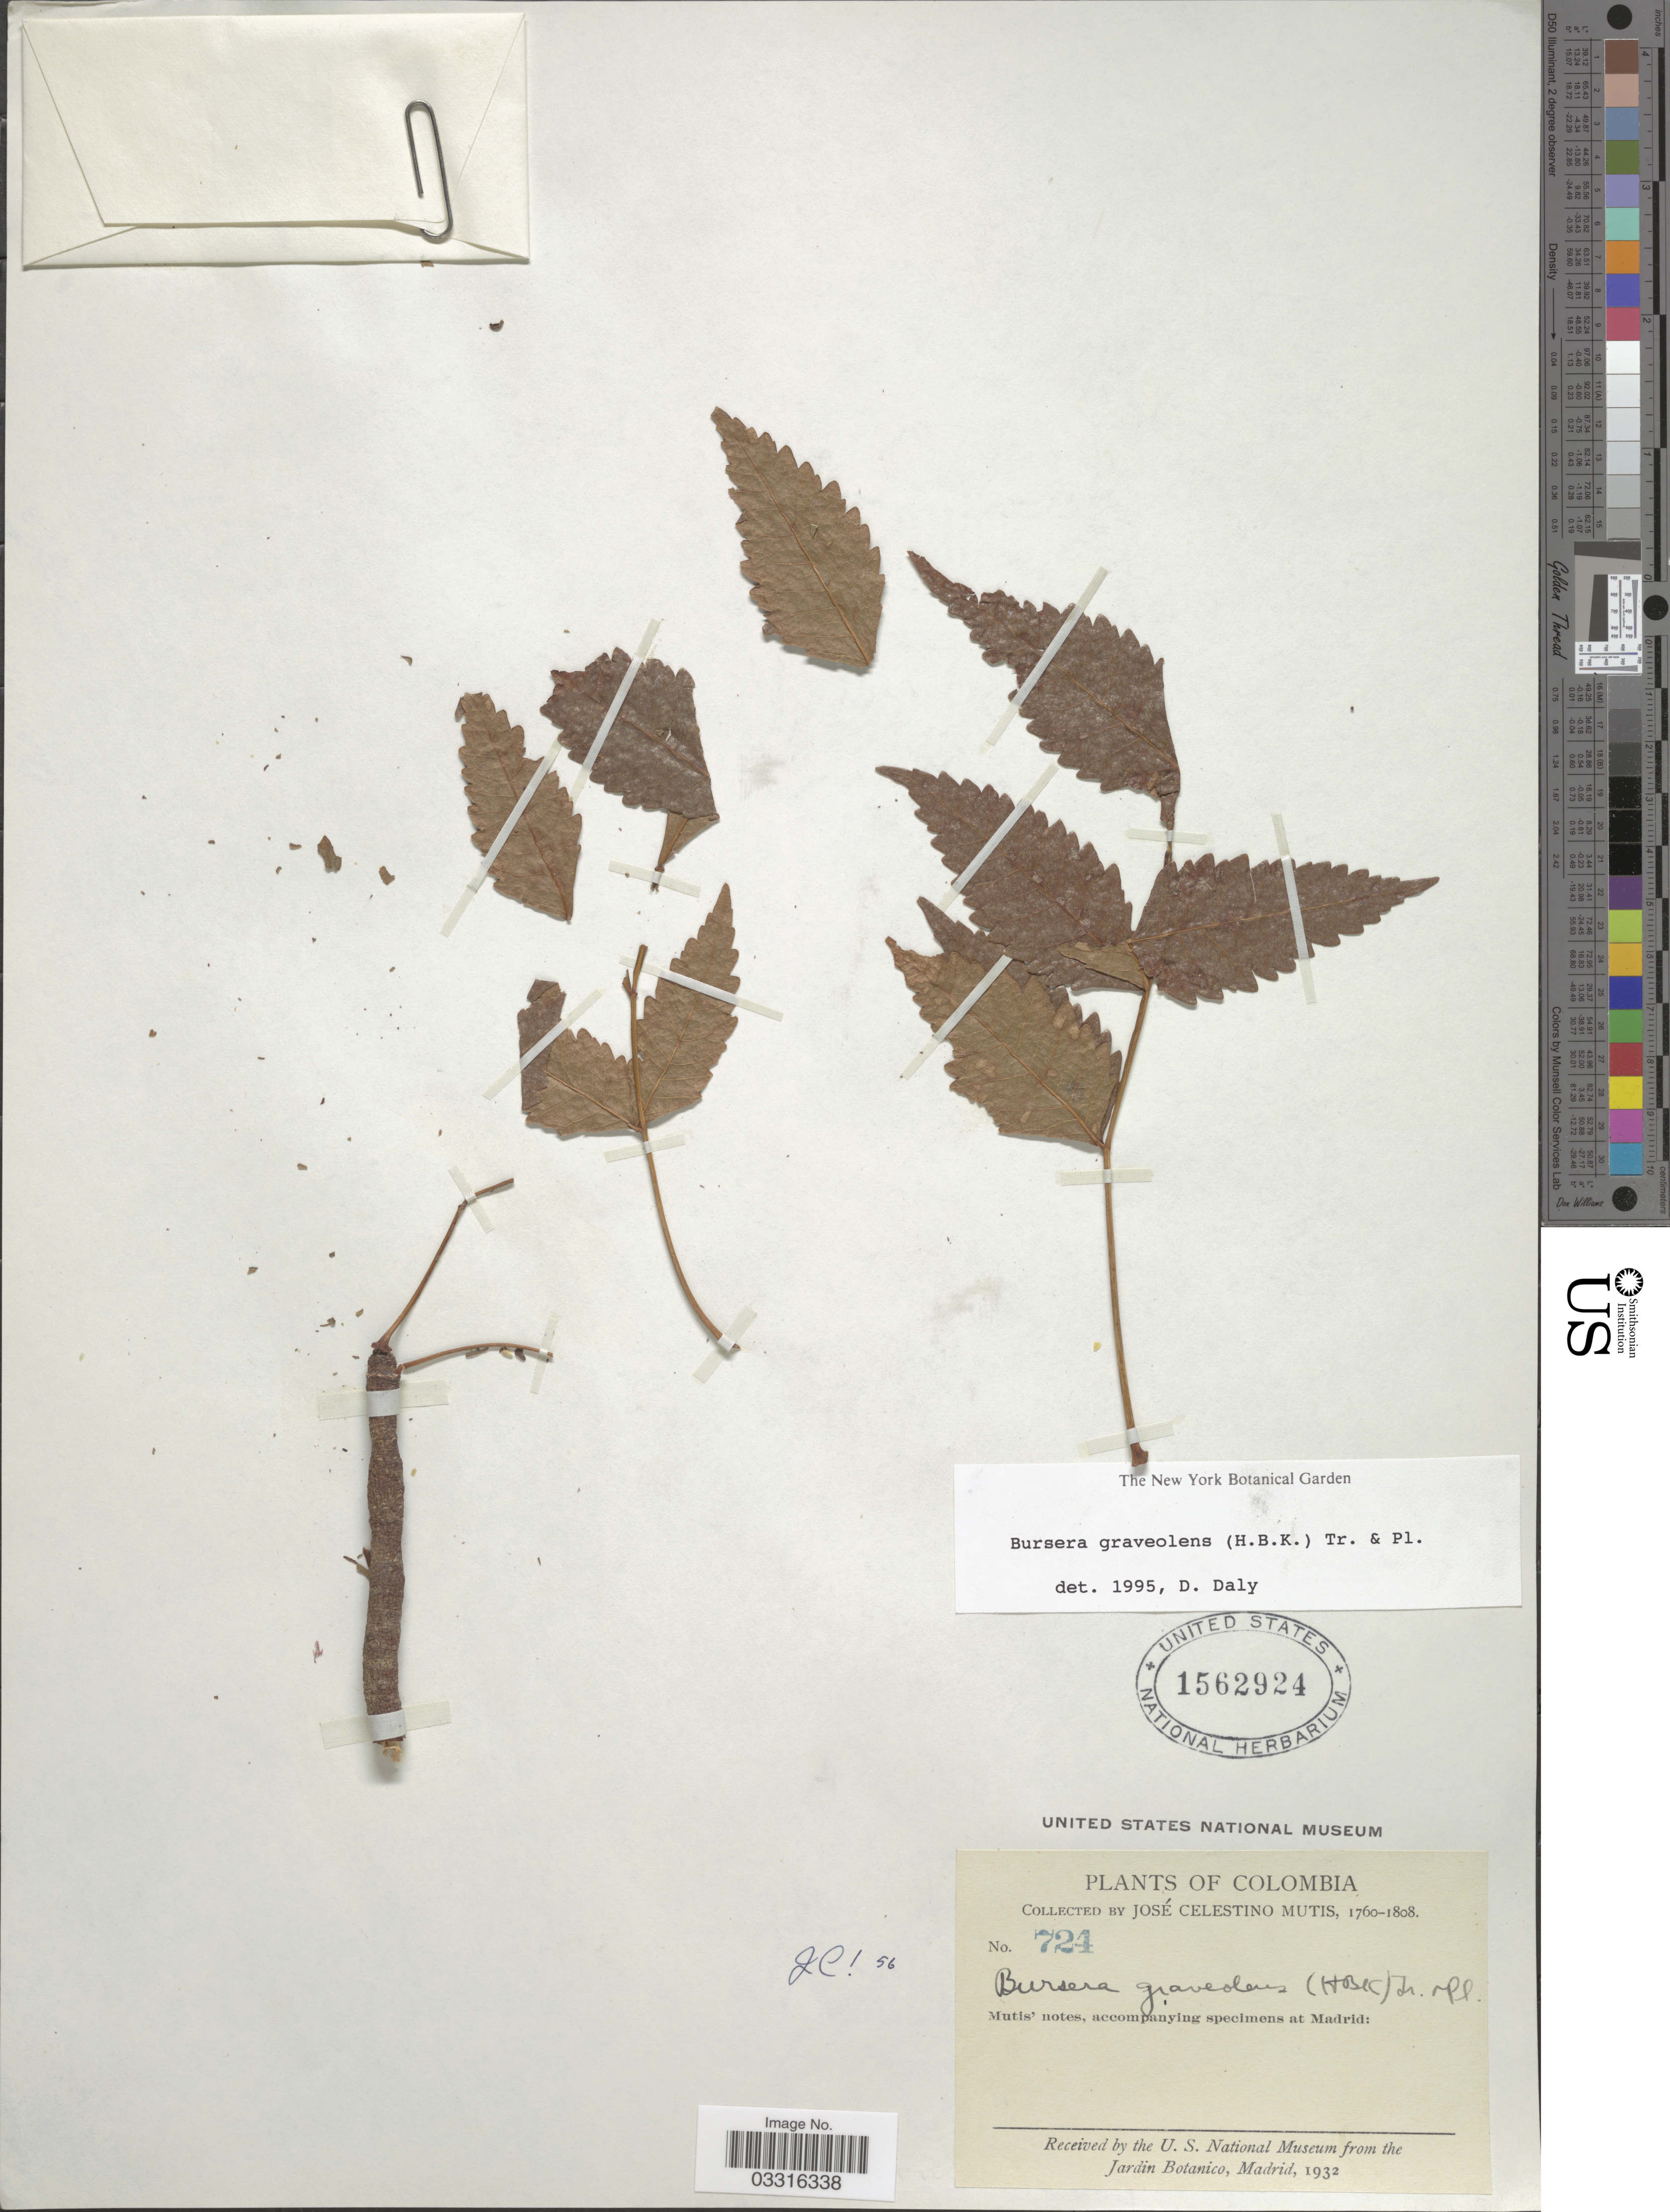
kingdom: Plantae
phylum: Tracheophyta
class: Magnoliopsida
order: Sapindales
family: Burseraceae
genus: Bursera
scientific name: Bursera graveolens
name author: (Kunth) Triana & Planch.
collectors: J. C. B. Mutis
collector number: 724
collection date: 1760/1808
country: Colombia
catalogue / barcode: US 1562924